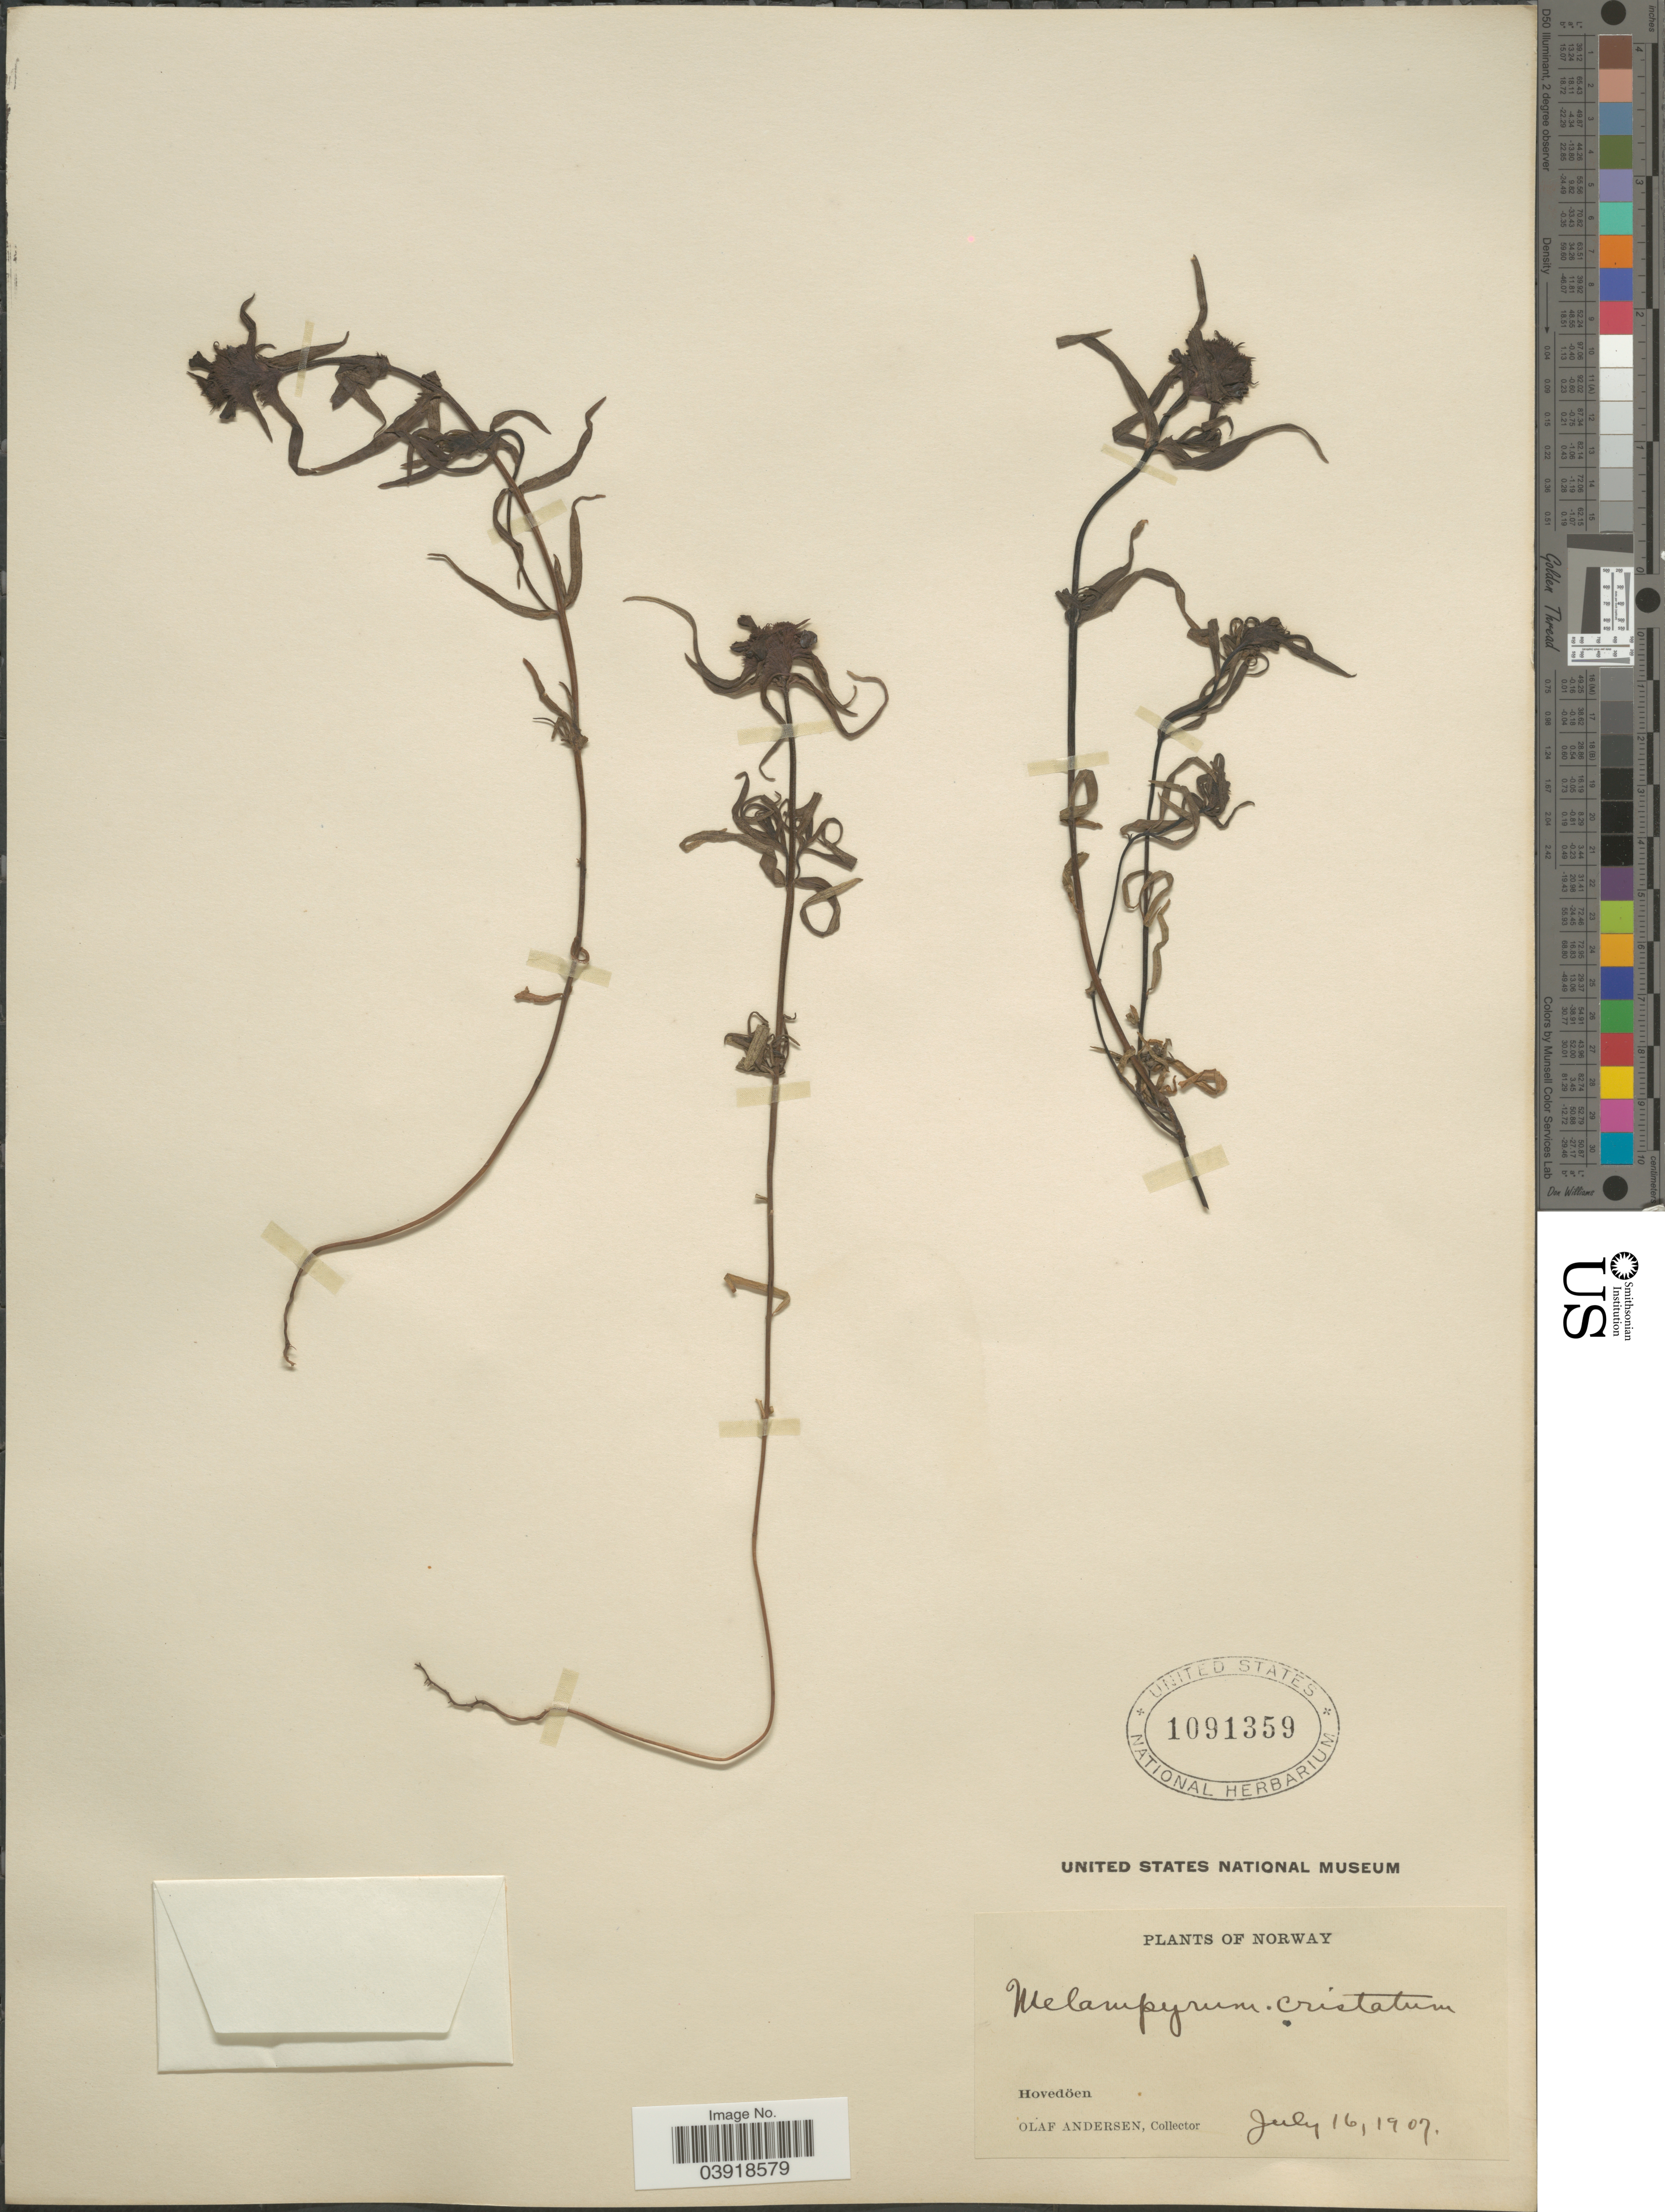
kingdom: Plantae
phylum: Tracheophyta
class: Magnoliopsida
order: Lamiales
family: Orobanchaceae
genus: Melampyrum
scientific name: Melampyrum cristatum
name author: Hablitz ex Steud.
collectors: O. Andersen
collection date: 1907-07-16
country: Norway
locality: Hovedöen.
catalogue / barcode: US 1091359